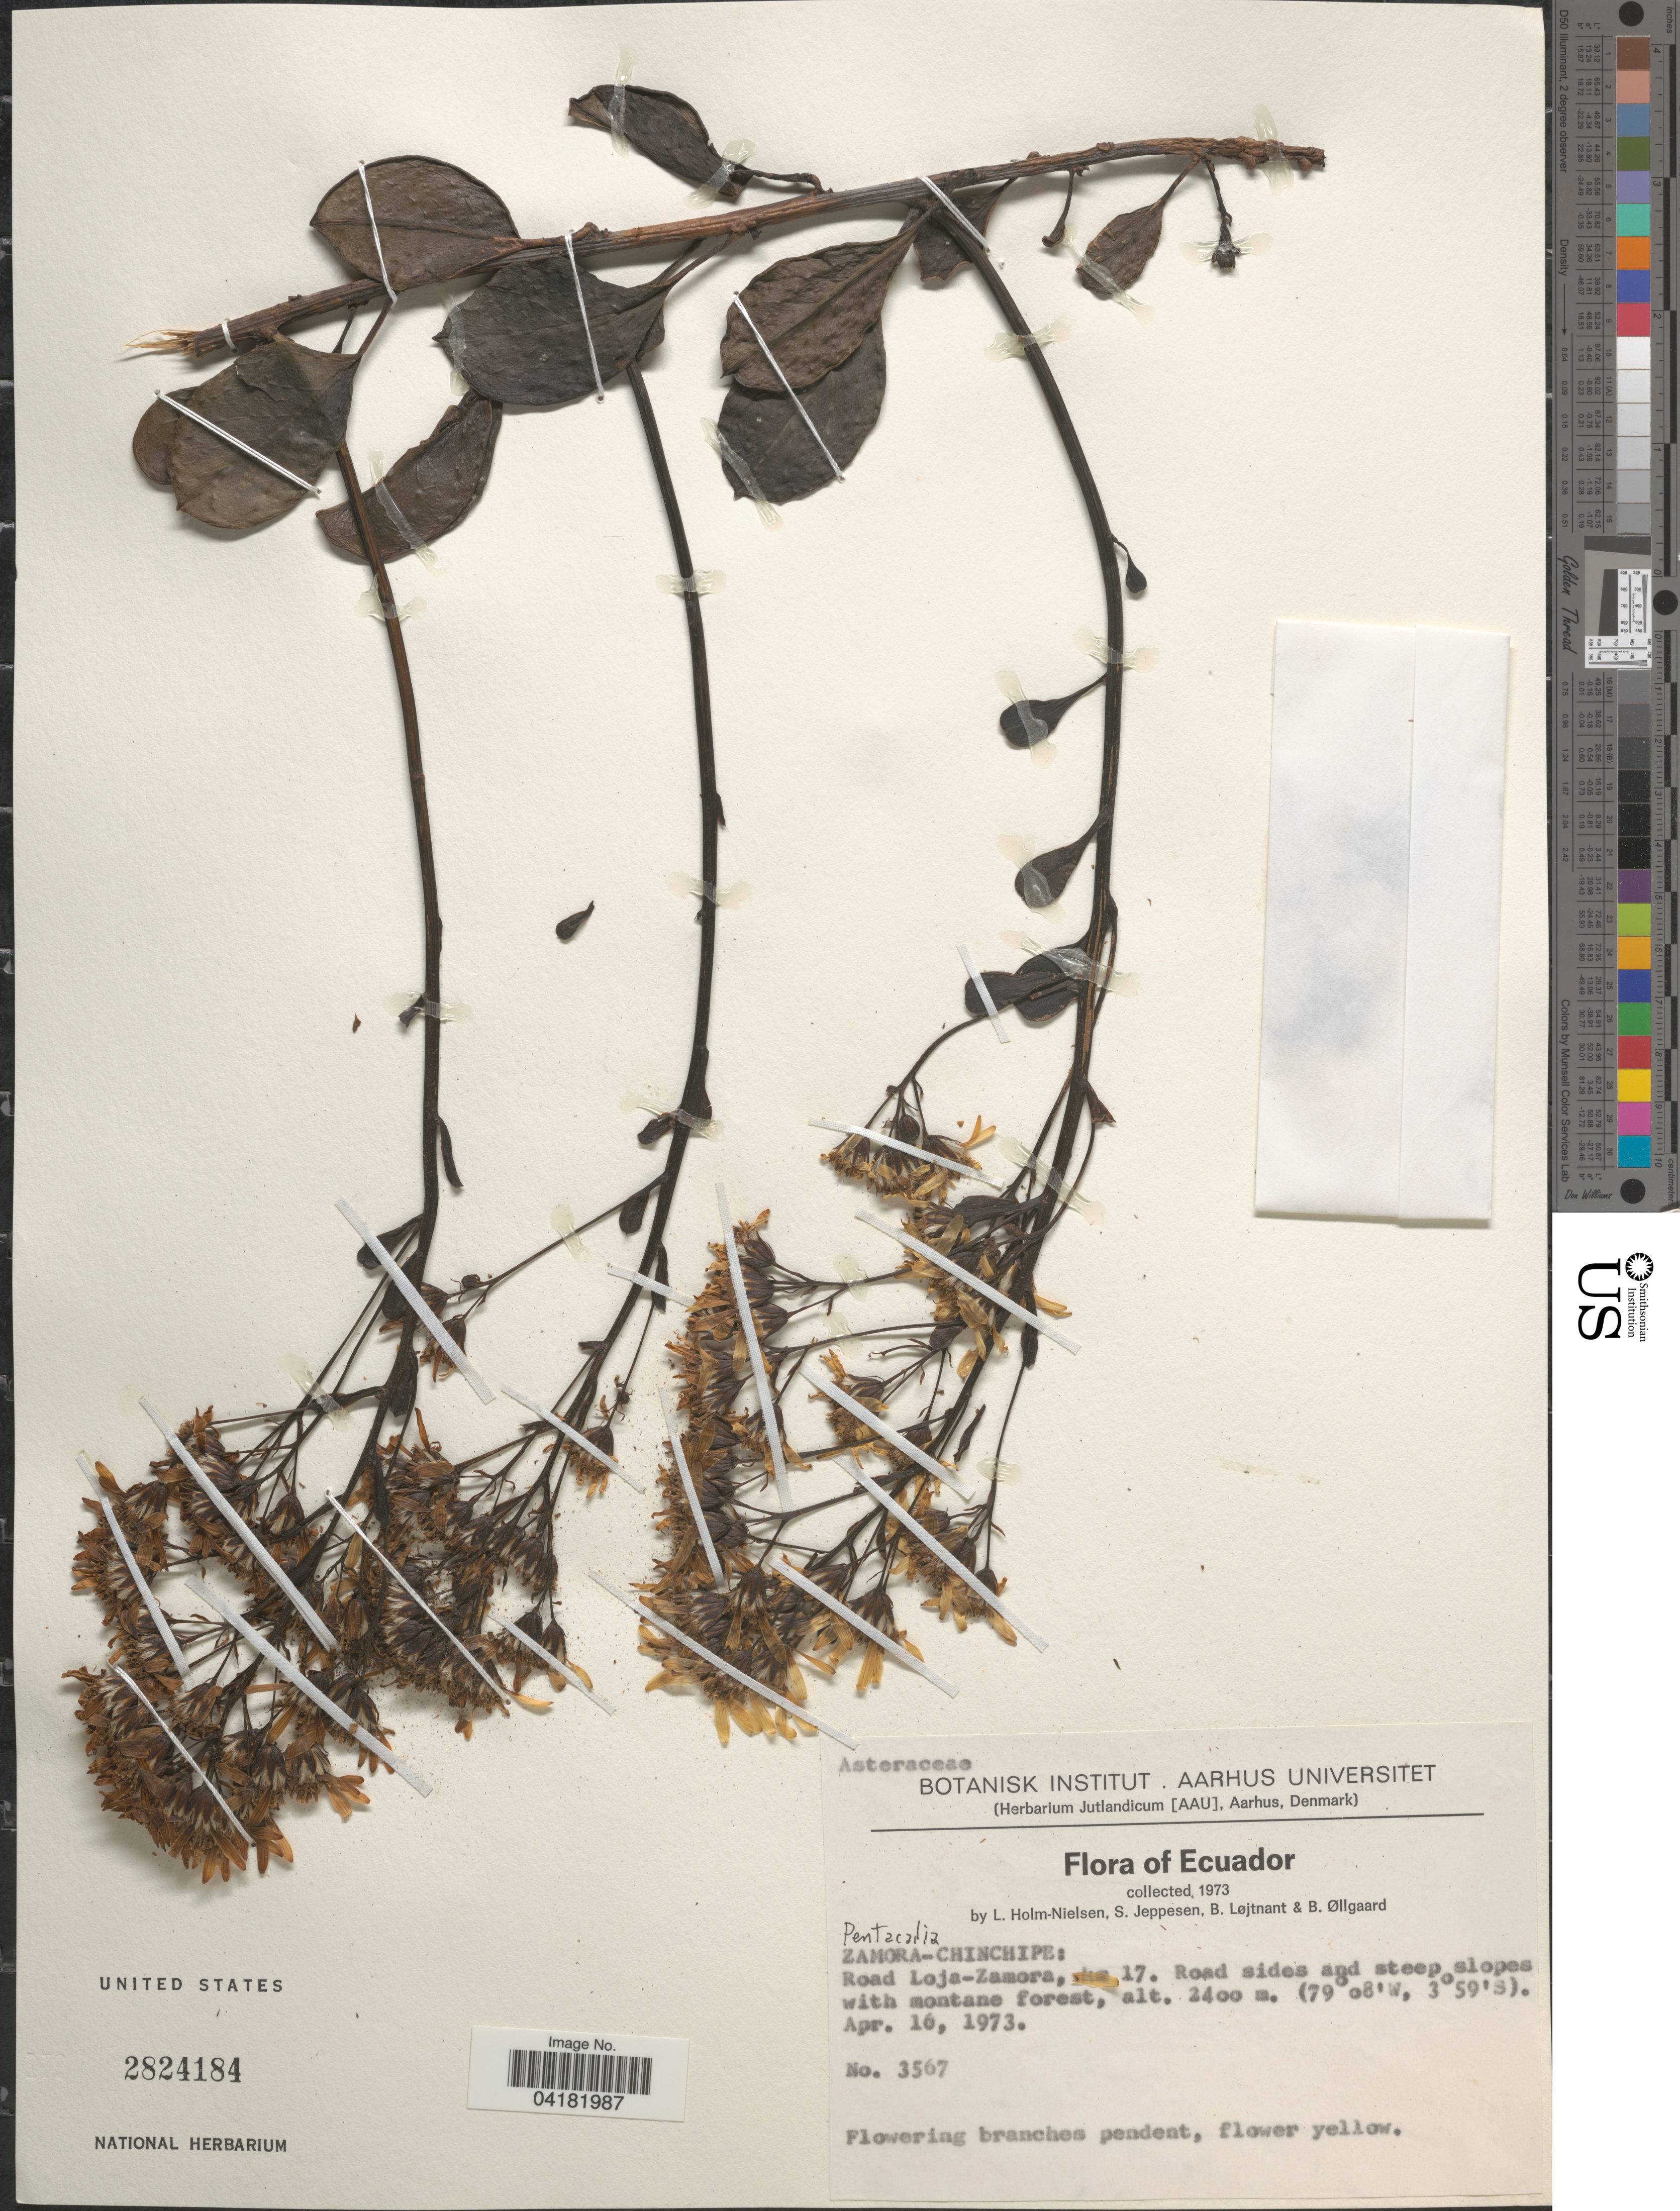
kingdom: Plantae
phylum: Tracheophyta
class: Magnoliopsida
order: Asterales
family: Asteraceae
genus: Pentacalia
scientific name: Pentacalia sp.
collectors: L. Holm-Nielsen, S. Jeppesen, B. Löjtnant & B. Øllgaard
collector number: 3567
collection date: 1973-04-16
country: Ecuador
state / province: Zamora-Chinchipe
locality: Road Loja-Zamora, km 17.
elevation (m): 2400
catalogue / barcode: US 2824184